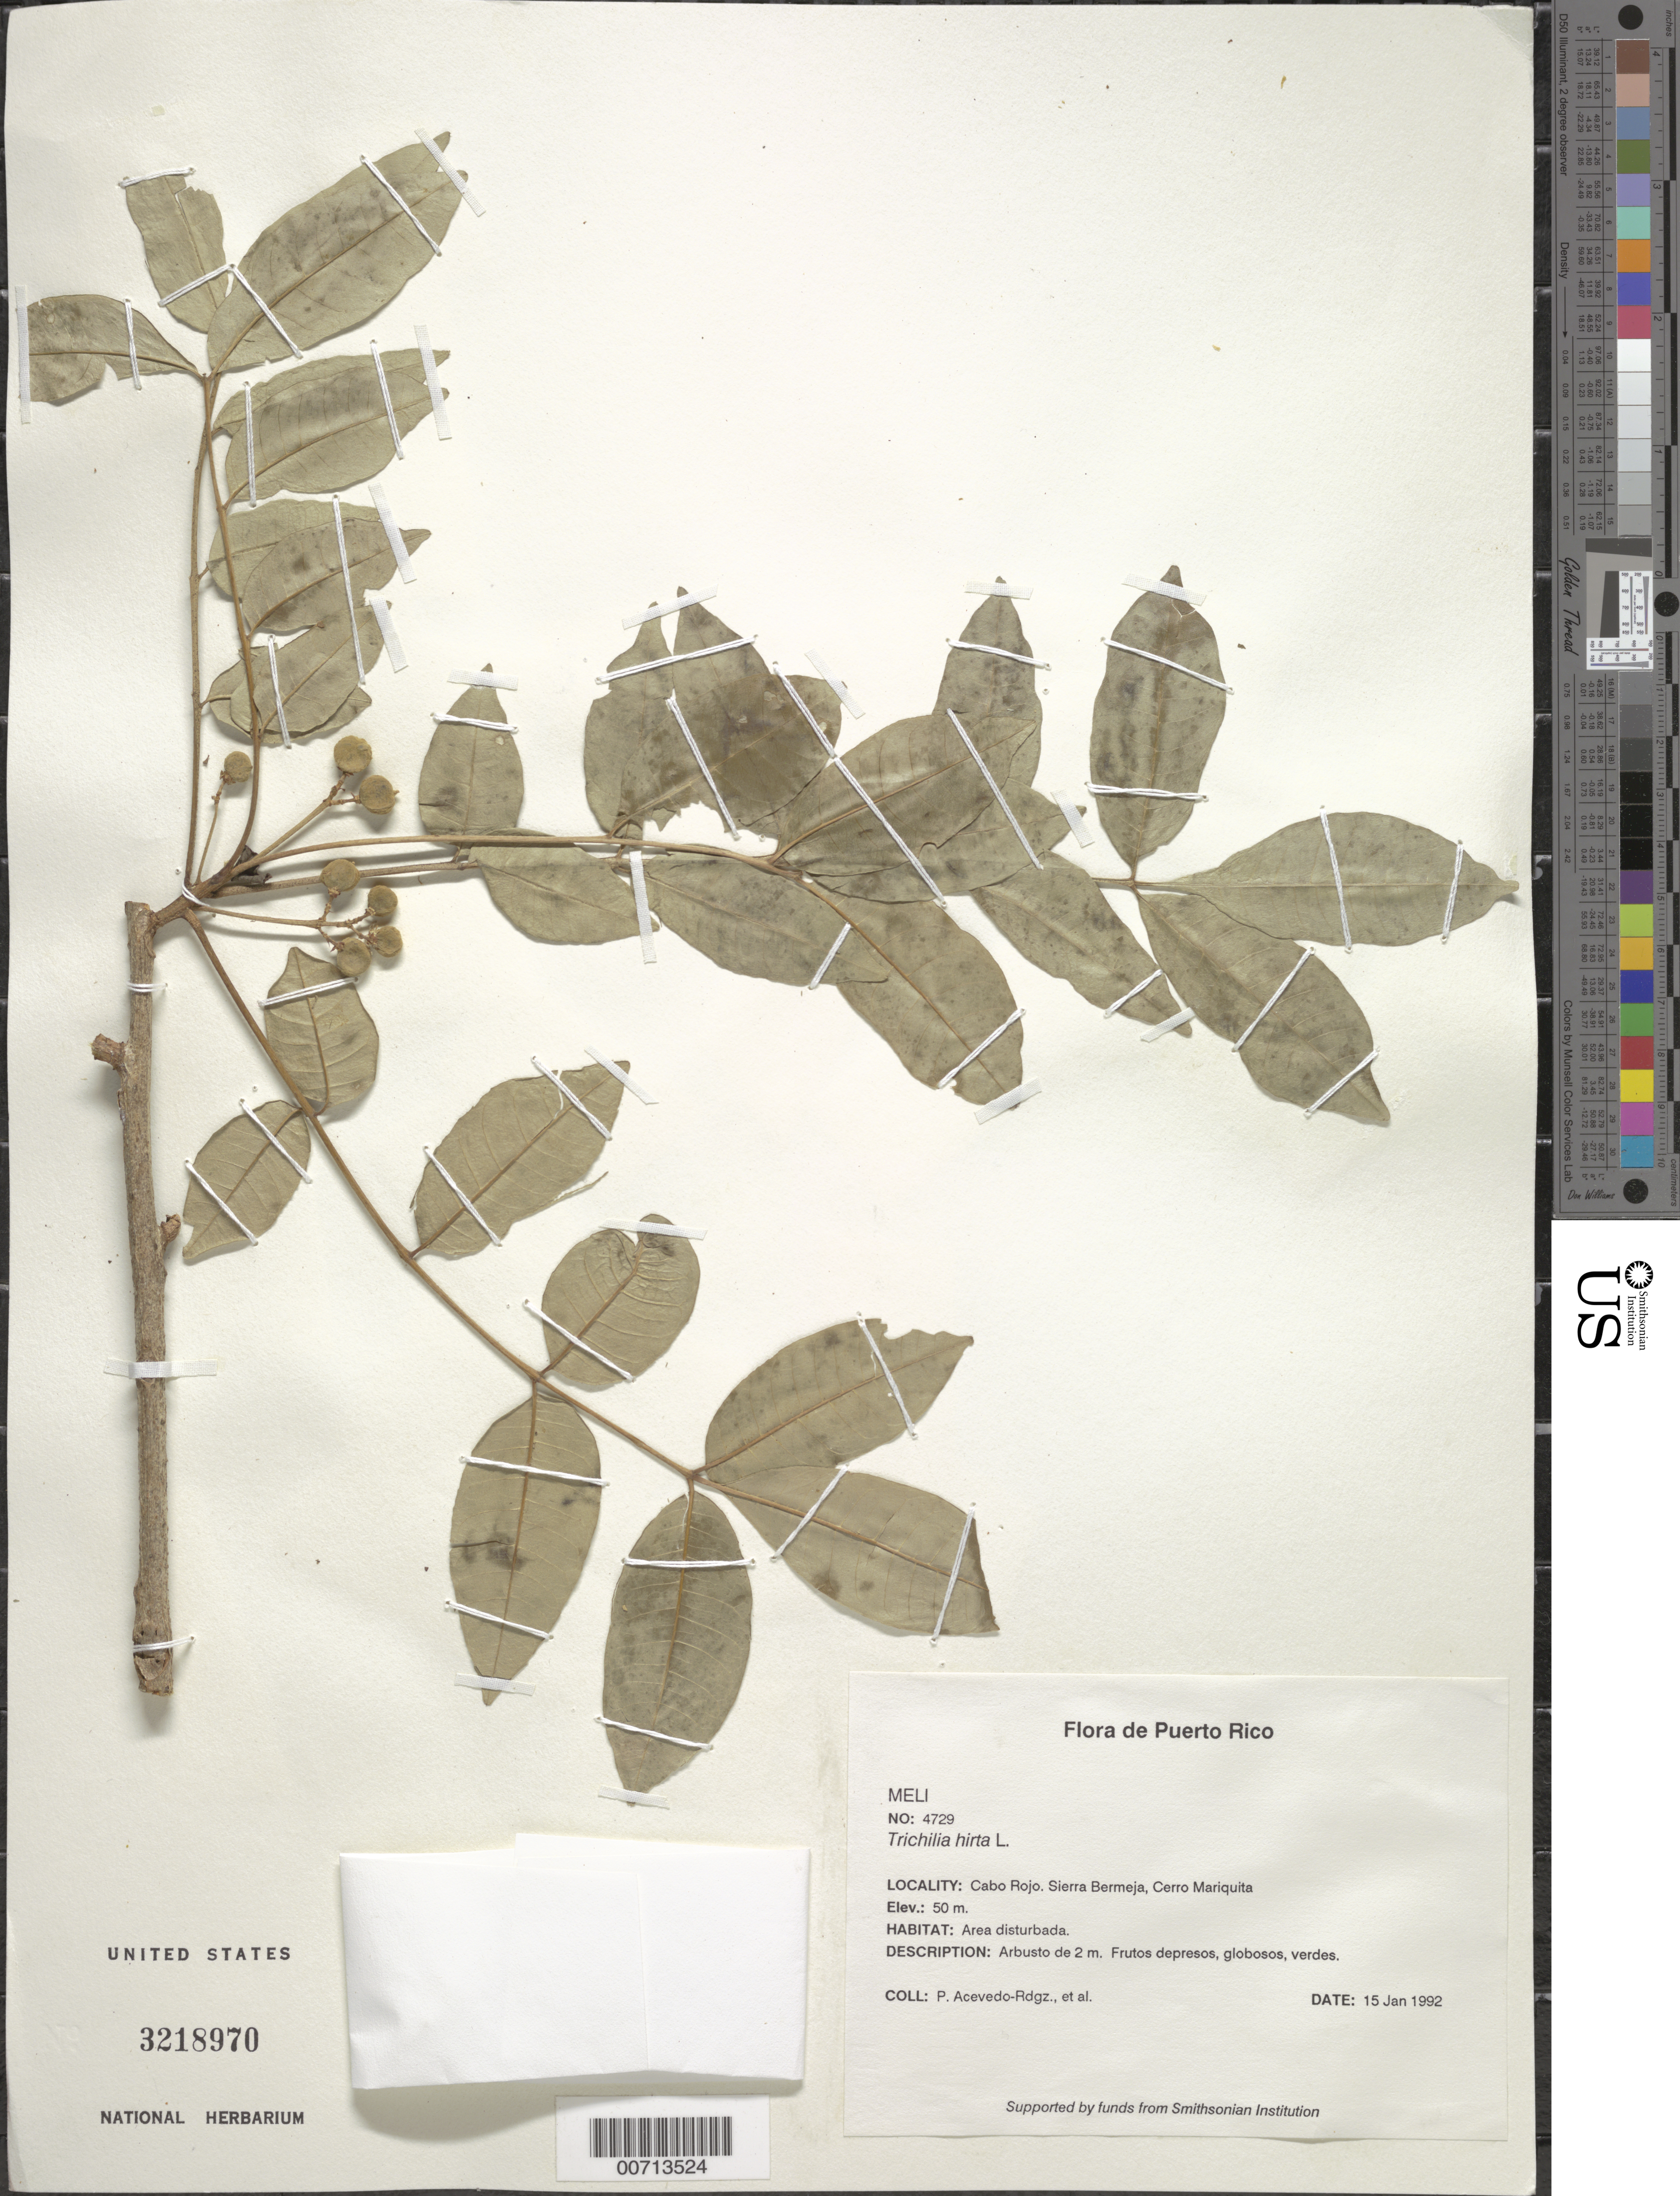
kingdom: Plantae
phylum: Tracheophyta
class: Magnoliopsida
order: Sapindales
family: Meliaceae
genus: Trichilia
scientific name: Trichilia hirta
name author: L.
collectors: P. Acevedo-Rodr.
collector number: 4729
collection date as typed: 15 Jan 1992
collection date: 1992-01-15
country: Puerto Rico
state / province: Cabo Rojo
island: Puerto Rico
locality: Cabo Rojo; Sierra Bermeja, Cerro Mariquita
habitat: Area disturbada.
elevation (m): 50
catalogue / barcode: US 3218970